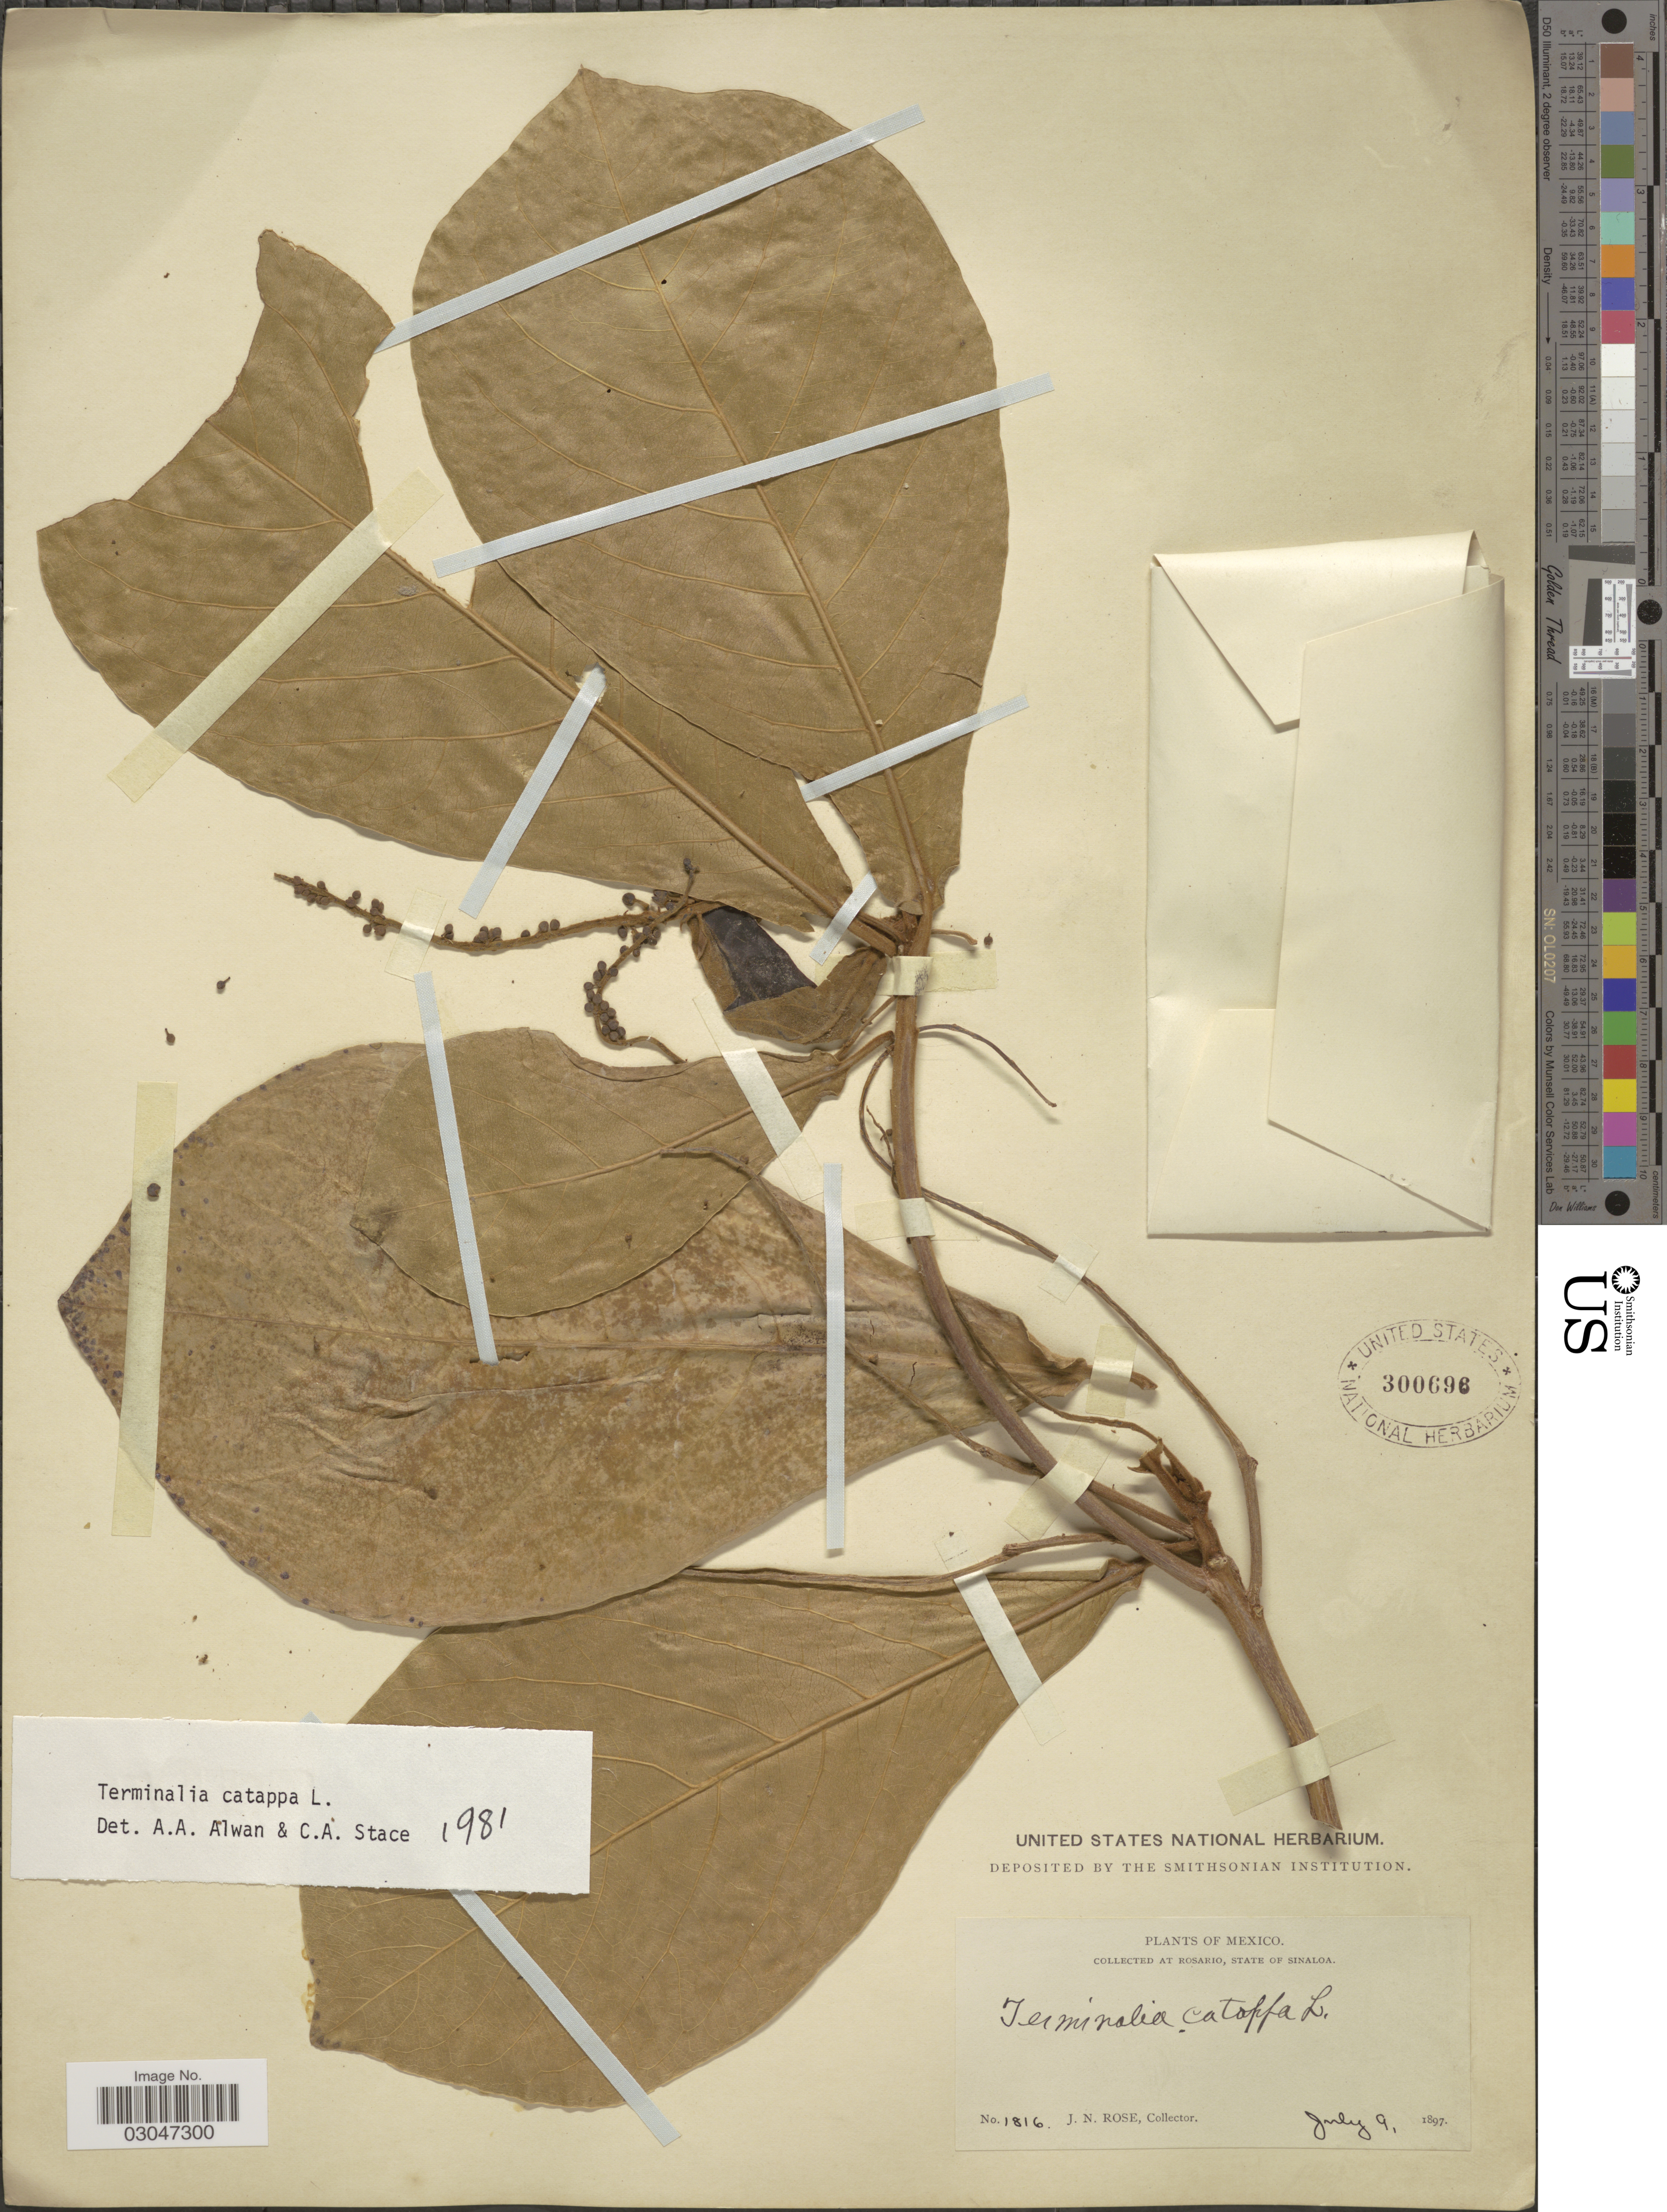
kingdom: Plantae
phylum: Tracheophyta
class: Magnoliopsida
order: Myrtales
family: Combretaceae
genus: Terminalia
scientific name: Terminalia catappa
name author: L.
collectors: J. N. Rose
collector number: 1816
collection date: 1897-07-09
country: Mexico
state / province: Sinaloa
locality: At Rosario.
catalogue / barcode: US 300696